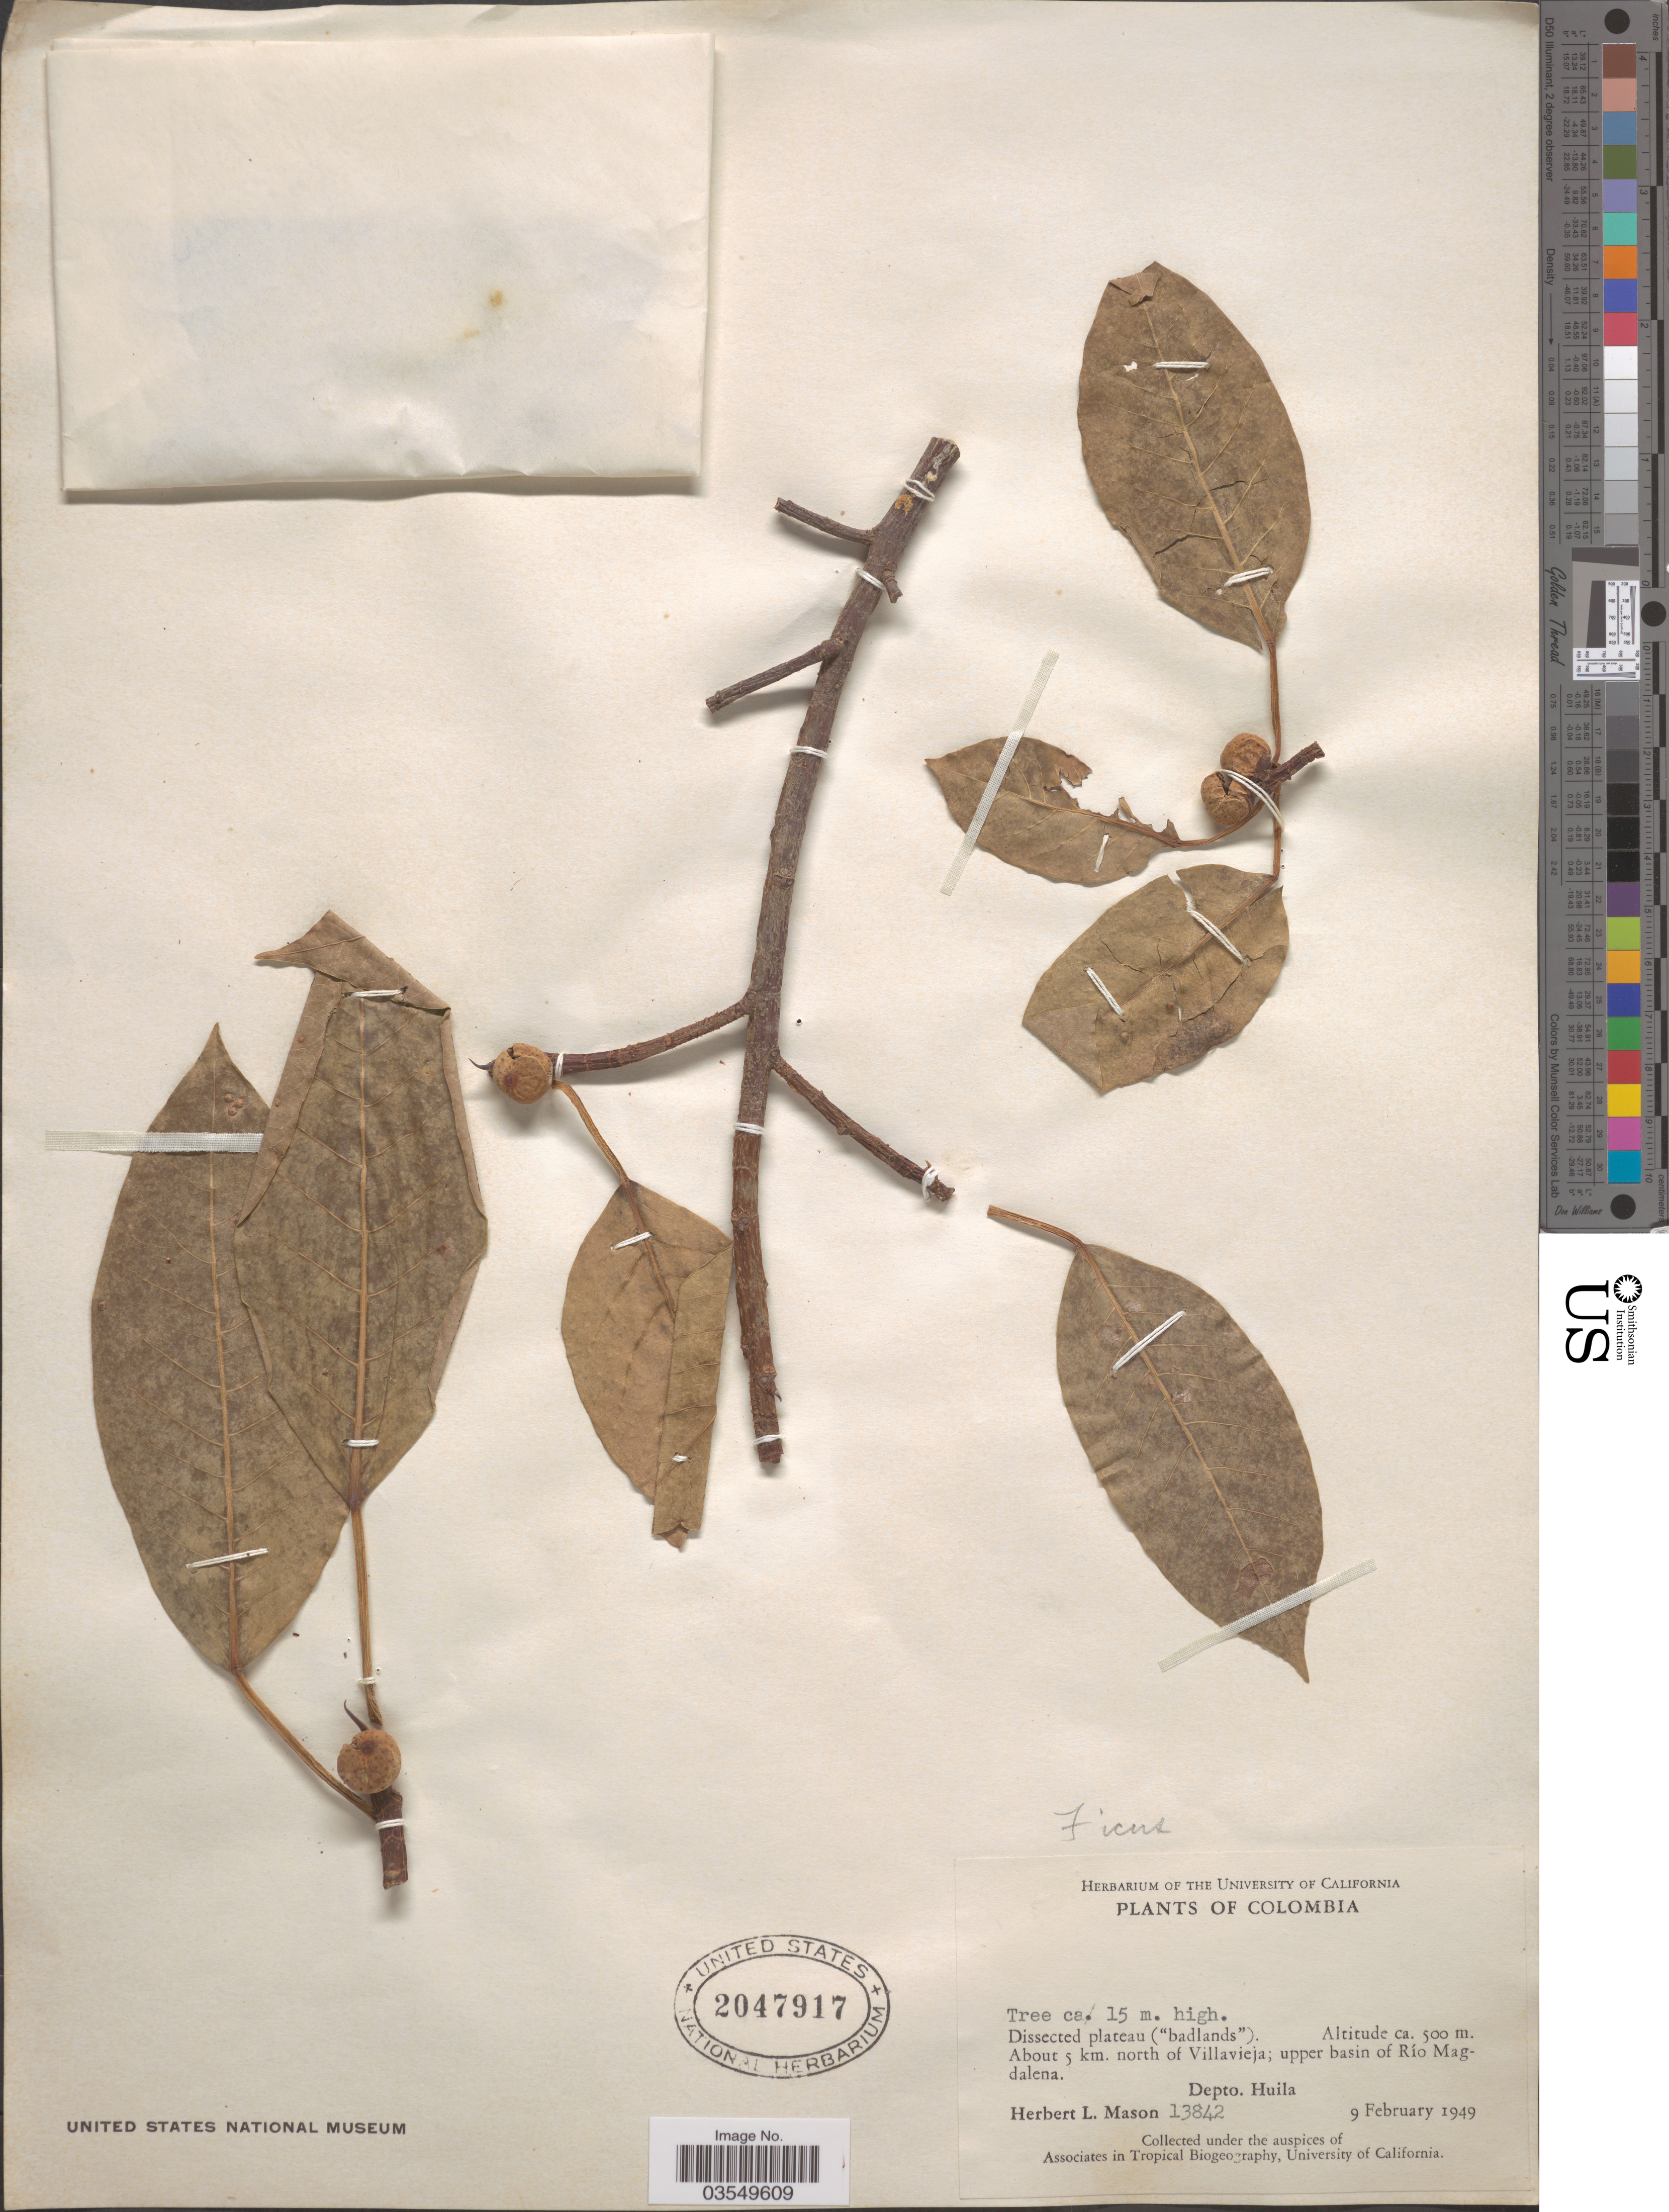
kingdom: Plantae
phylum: Tracheophyta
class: Magnoliopsida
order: Rosales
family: Moraceae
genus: Ficus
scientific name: Ficus sp.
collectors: H. L. Mason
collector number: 13842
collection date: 1949-02-09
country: Colombia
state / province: Huila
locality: About 5 km. north of Villavieja; upper basin of Río Magdalena. Depto. Huila.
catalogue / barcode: US 2047917